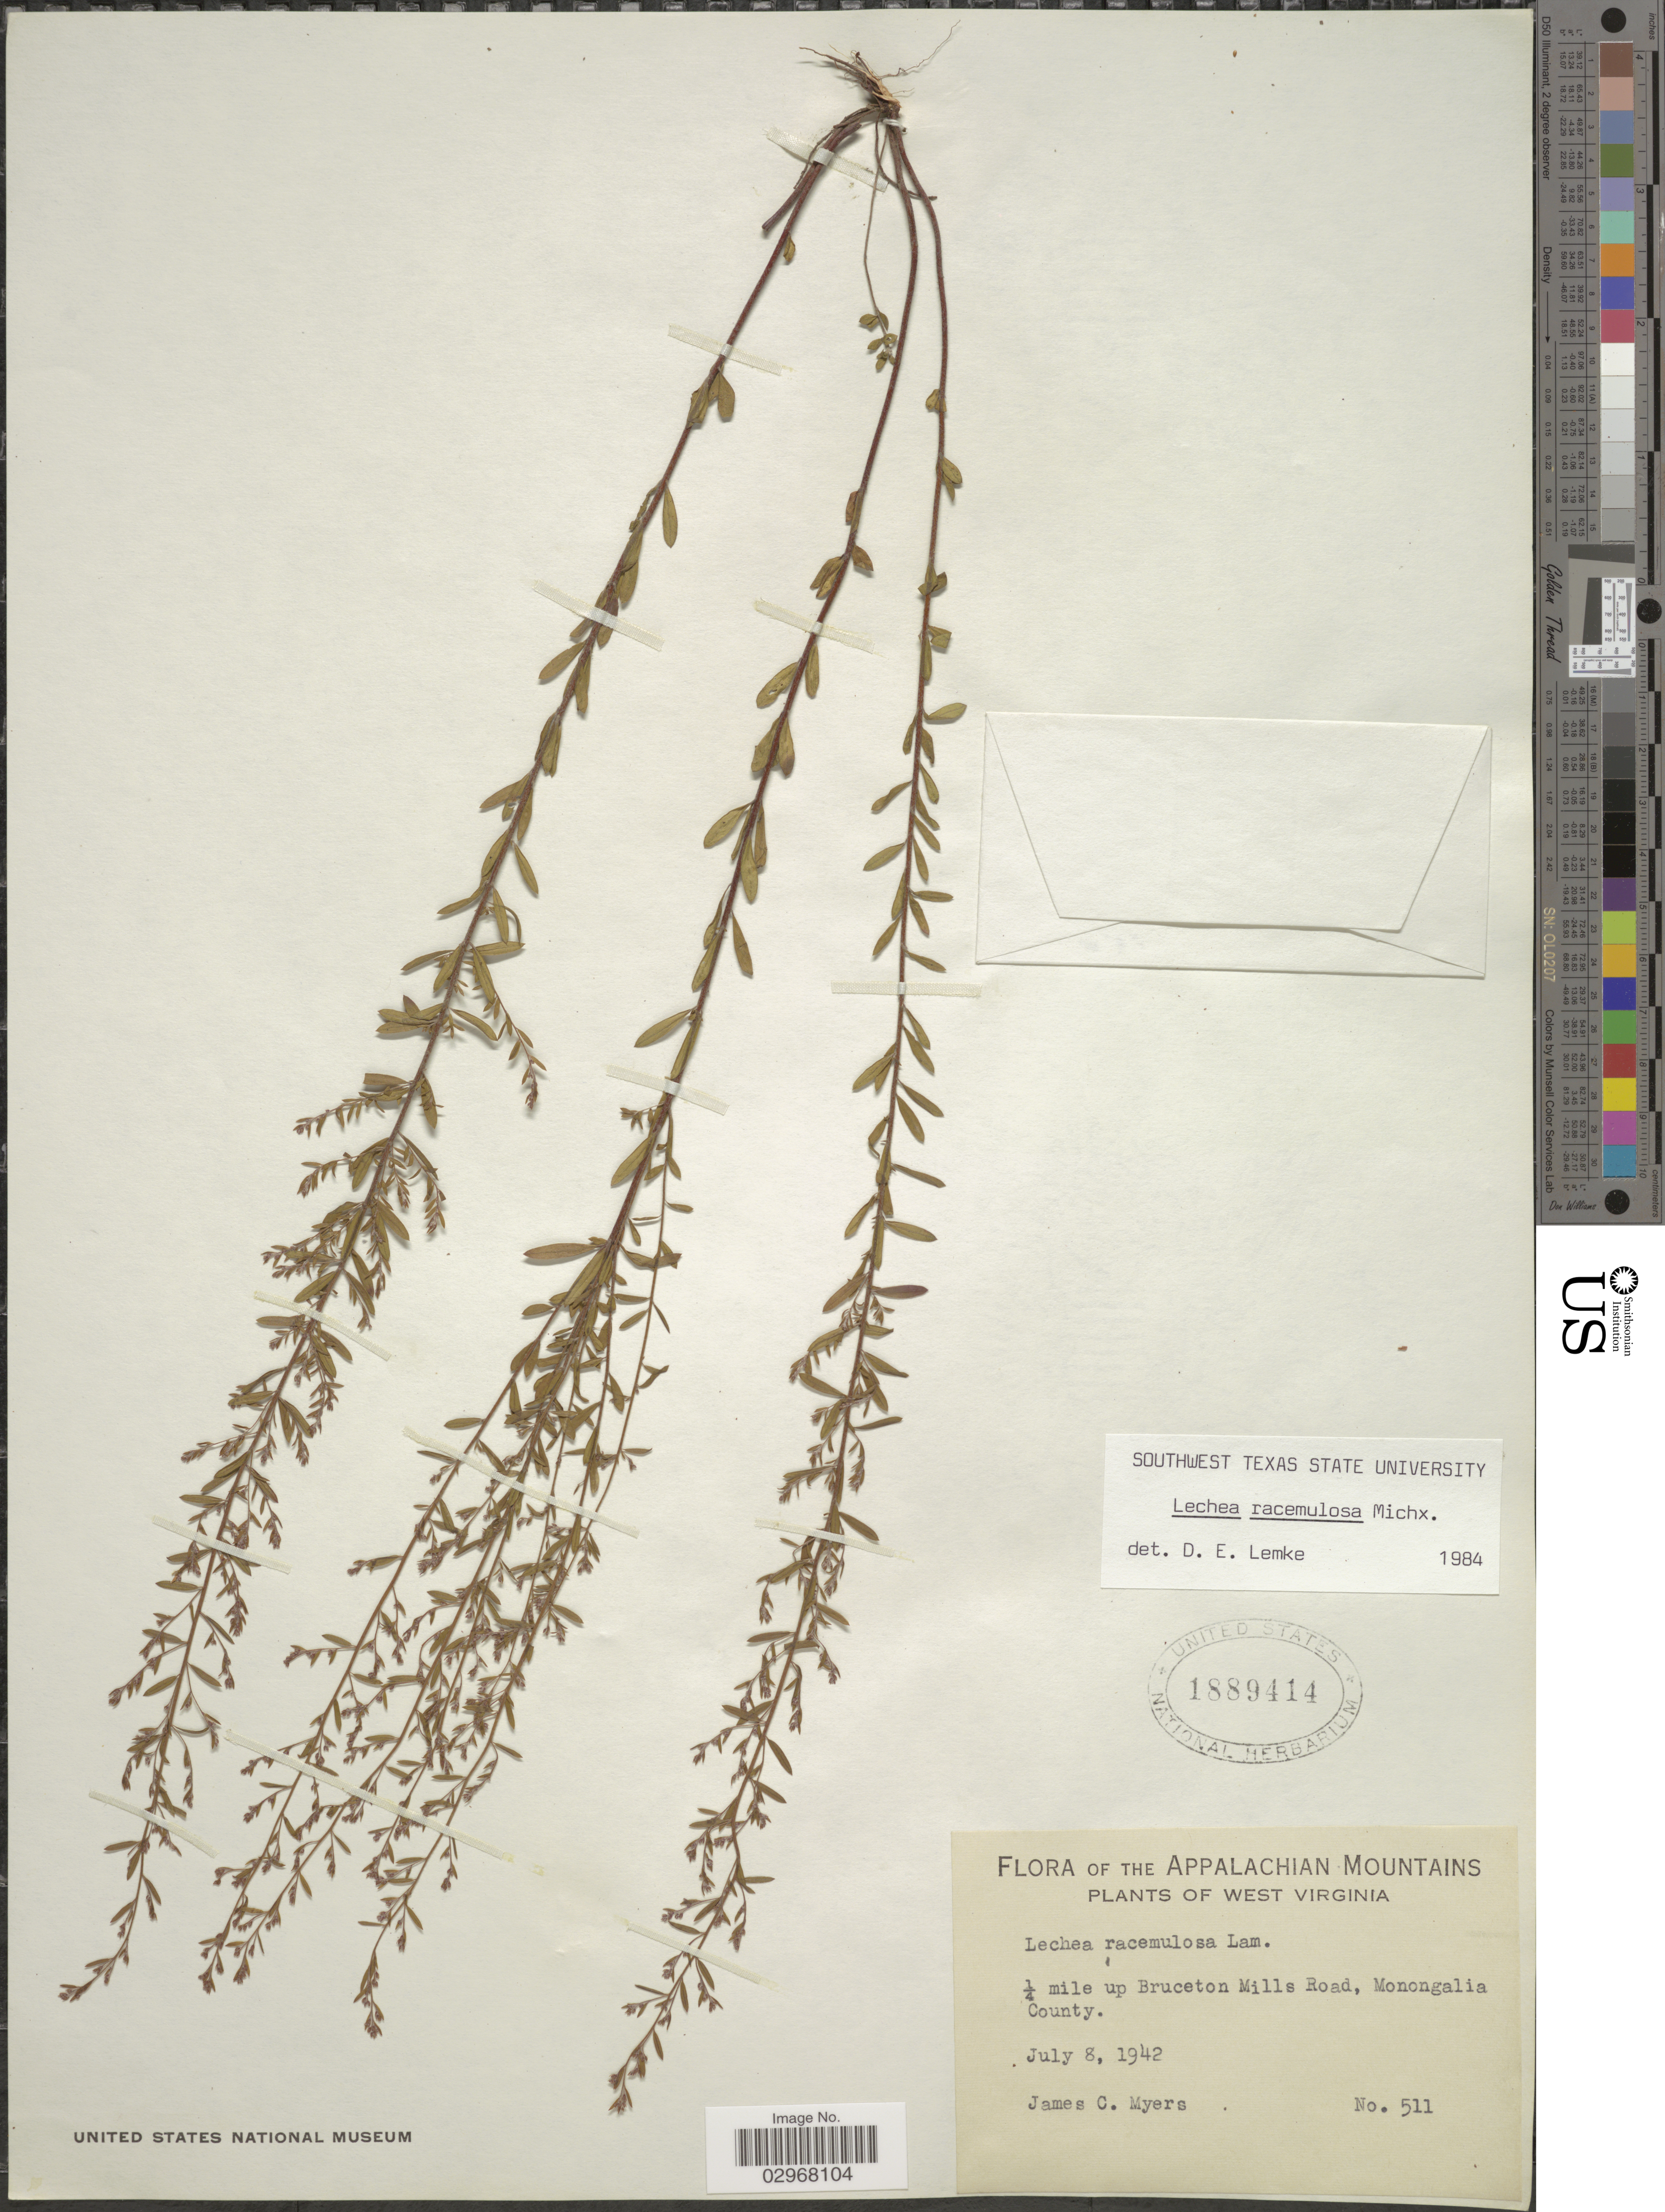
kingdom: Plantae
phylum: Tracheophyta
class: Magnoliopsida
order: Malvales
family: Cistaceae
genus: Lechea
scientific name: Lechea racemulosa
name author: Michx.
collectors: J. C. Myers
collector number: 511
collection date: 1942-07-08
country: United States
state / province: West Virginia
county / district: Monongalia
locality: Appalachian Mountains. ¼ mile up Bructon Mills Road, Monongalia County.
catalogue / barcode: US 1889414